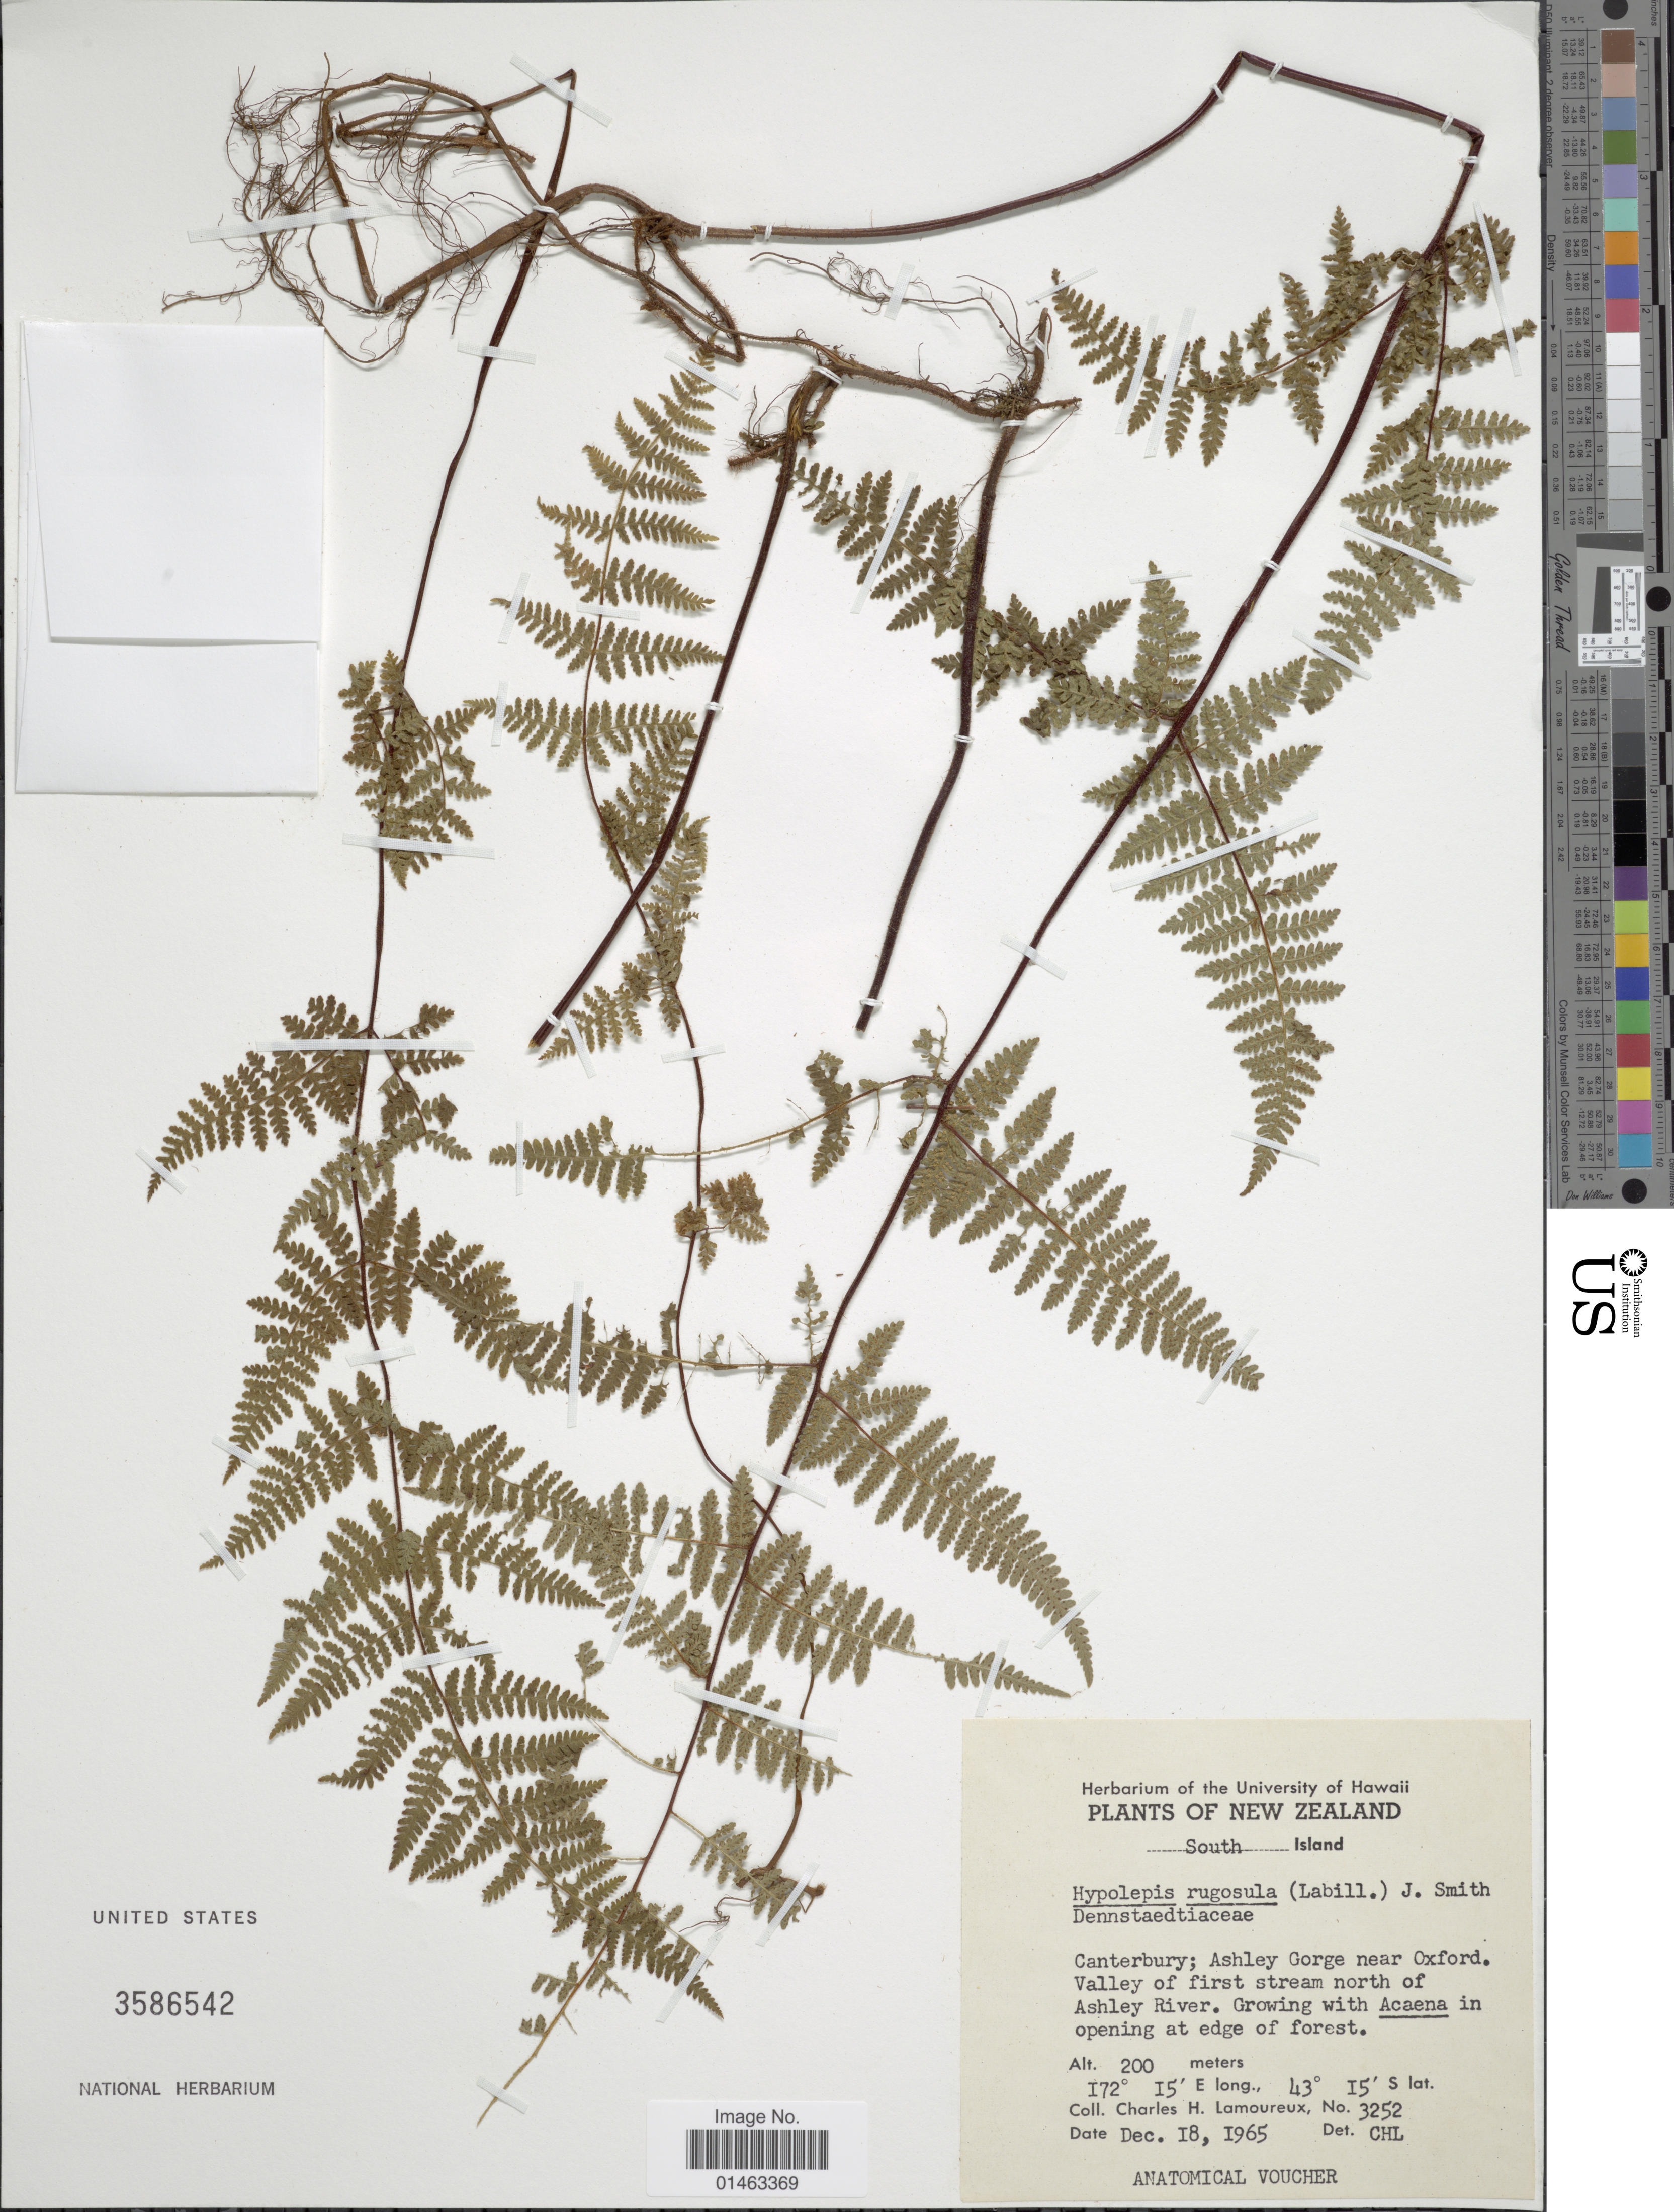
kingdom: Plantae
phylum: Tracheophyta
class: Polypodiopsida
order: Polypodiales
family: Dennstaedtiaceae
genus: Hypolepis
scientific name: Hypolepis rugosula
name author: (Labill.) J. Sm.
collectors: C. H. Lamoureux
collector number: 3252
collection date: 1965-12-18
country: New Zealand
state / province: Canterbury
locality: South Island. Ashley Gorge near Oxford. Valley of first stream north of Ashley River.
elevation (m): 200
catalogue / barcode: US 3586542